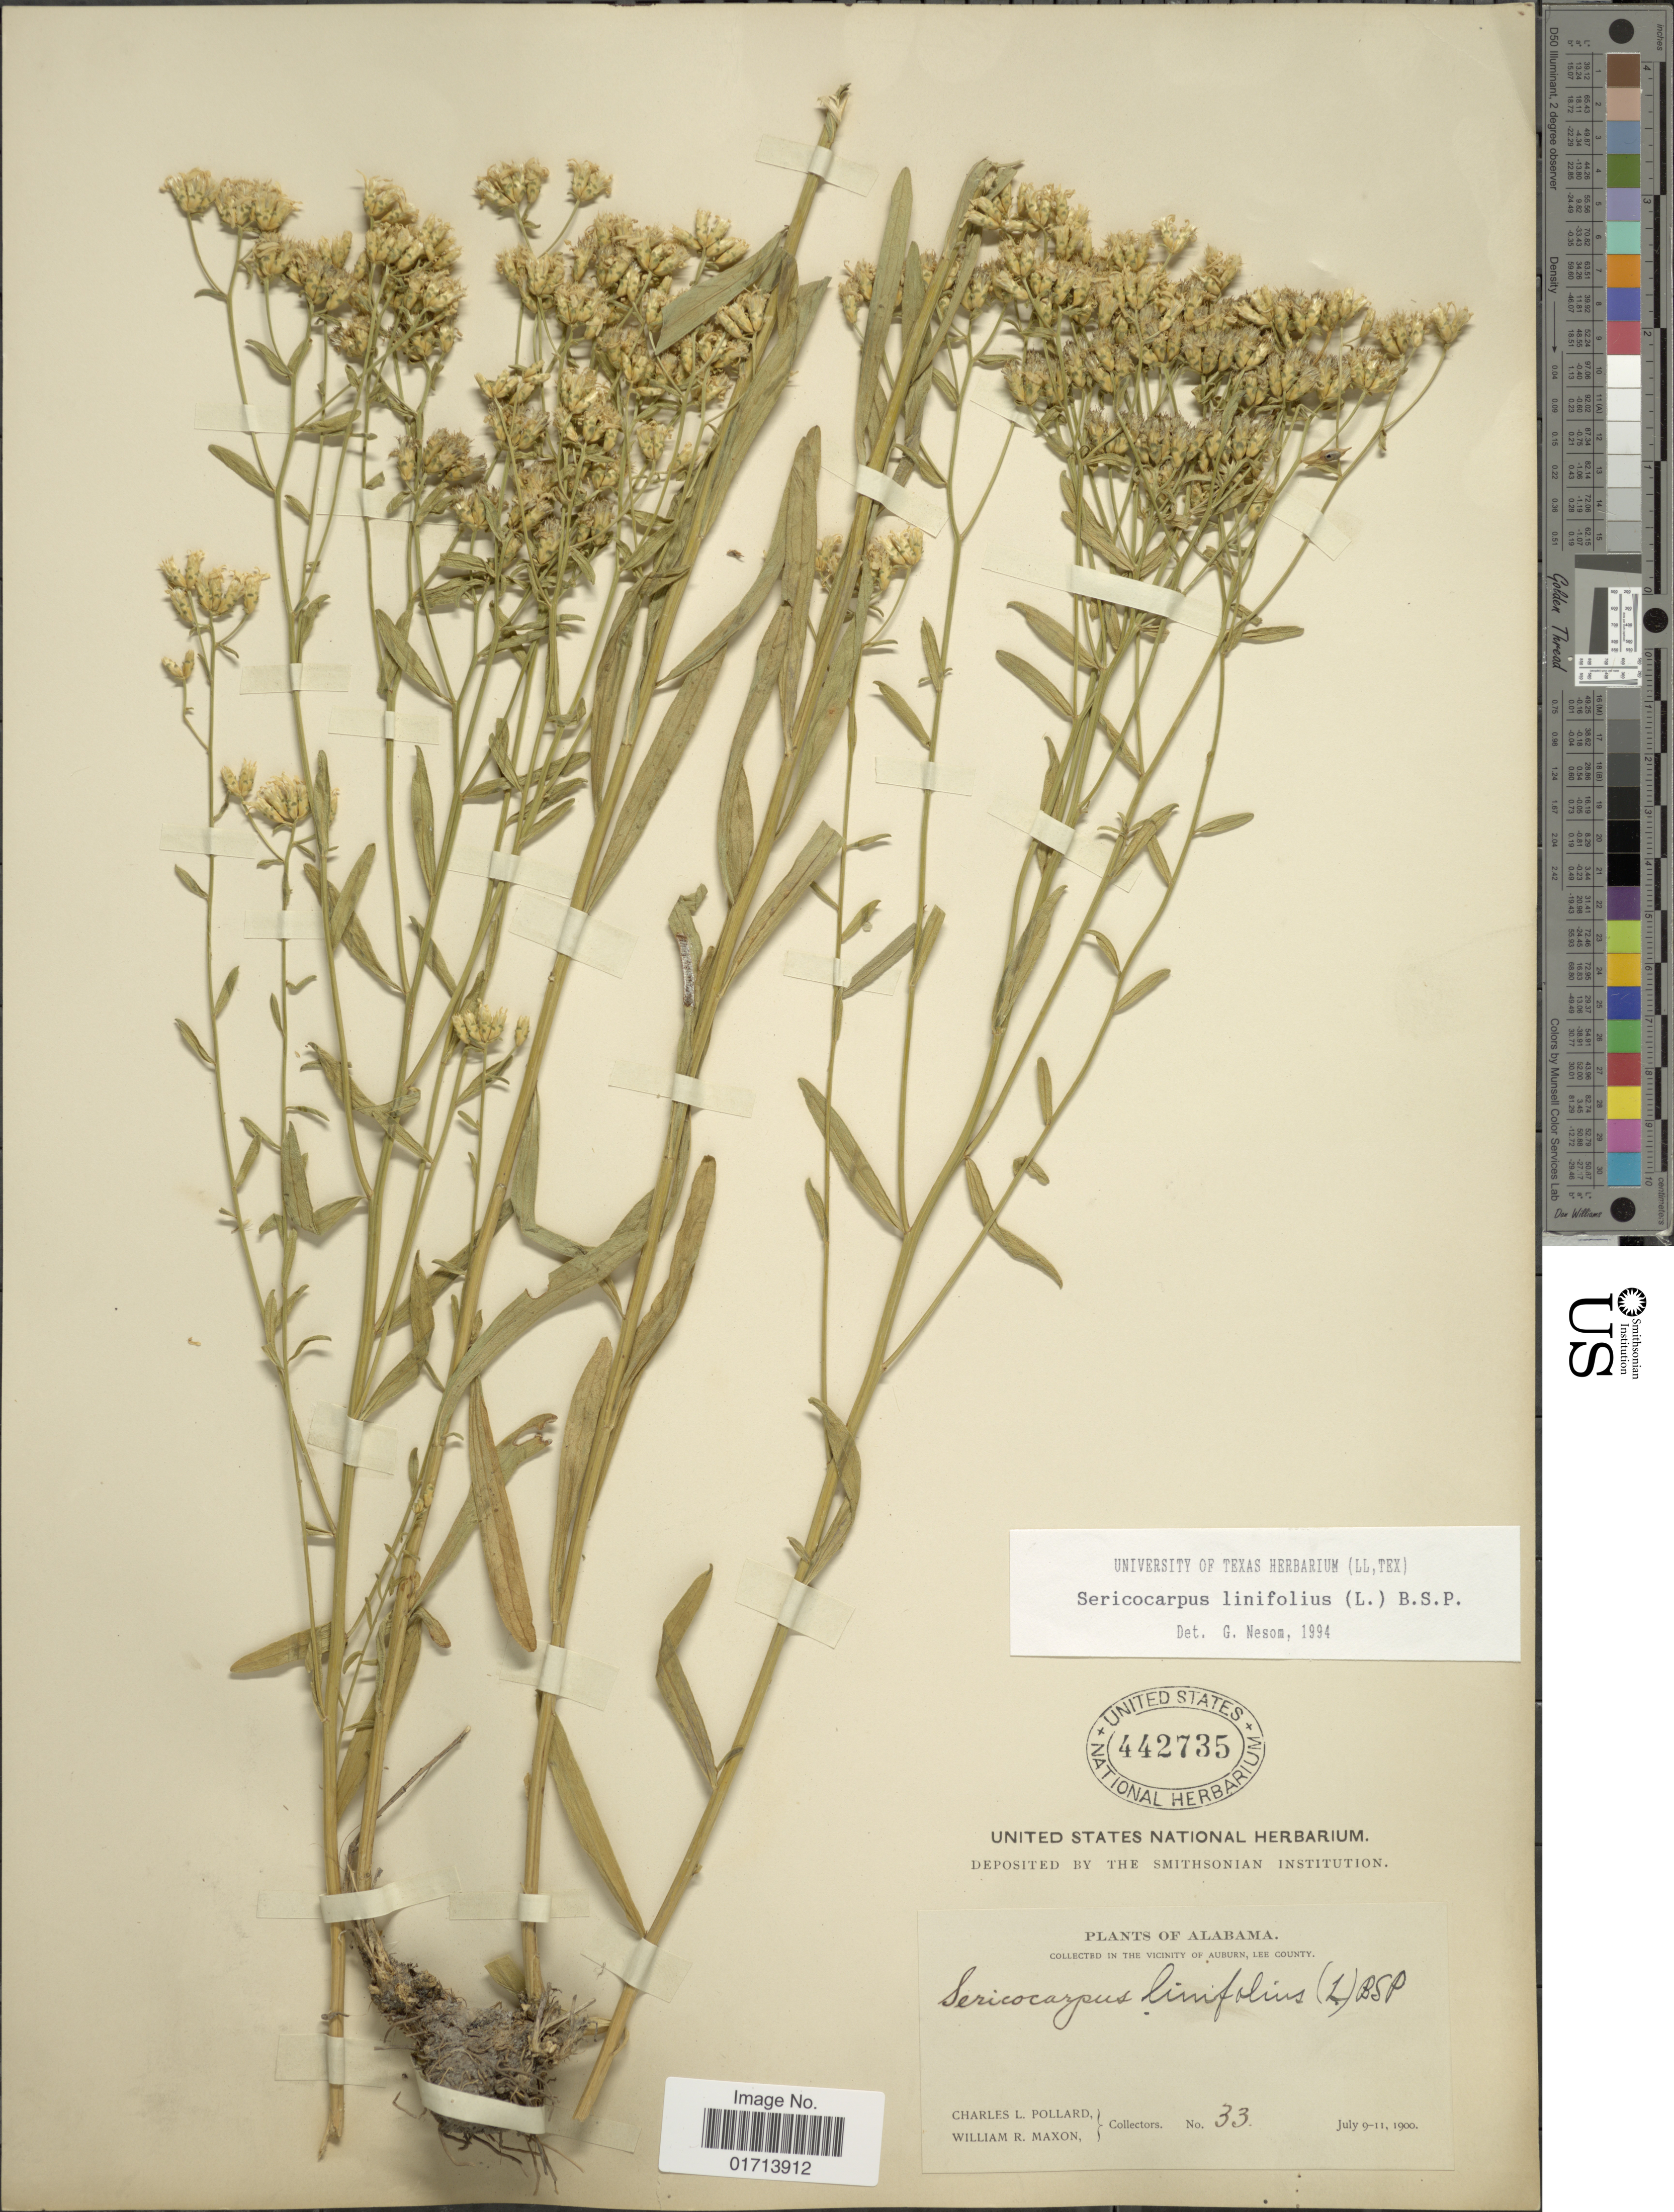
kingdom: Plantae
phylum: Tracheophyta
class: Magnoliopsida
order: Asterales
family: Asteraceae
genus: Sericocarpus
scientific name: Sericocarpus linifolius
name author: (L.) Britton, Stearns & Poggenb.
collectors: C. L. Pollard & W. R. Maxon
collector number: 33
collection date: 1900-07-09/1900-07-11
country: United States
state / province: Alabama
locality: In the vicinity of Auburn, Lee County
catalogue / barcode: US 442735